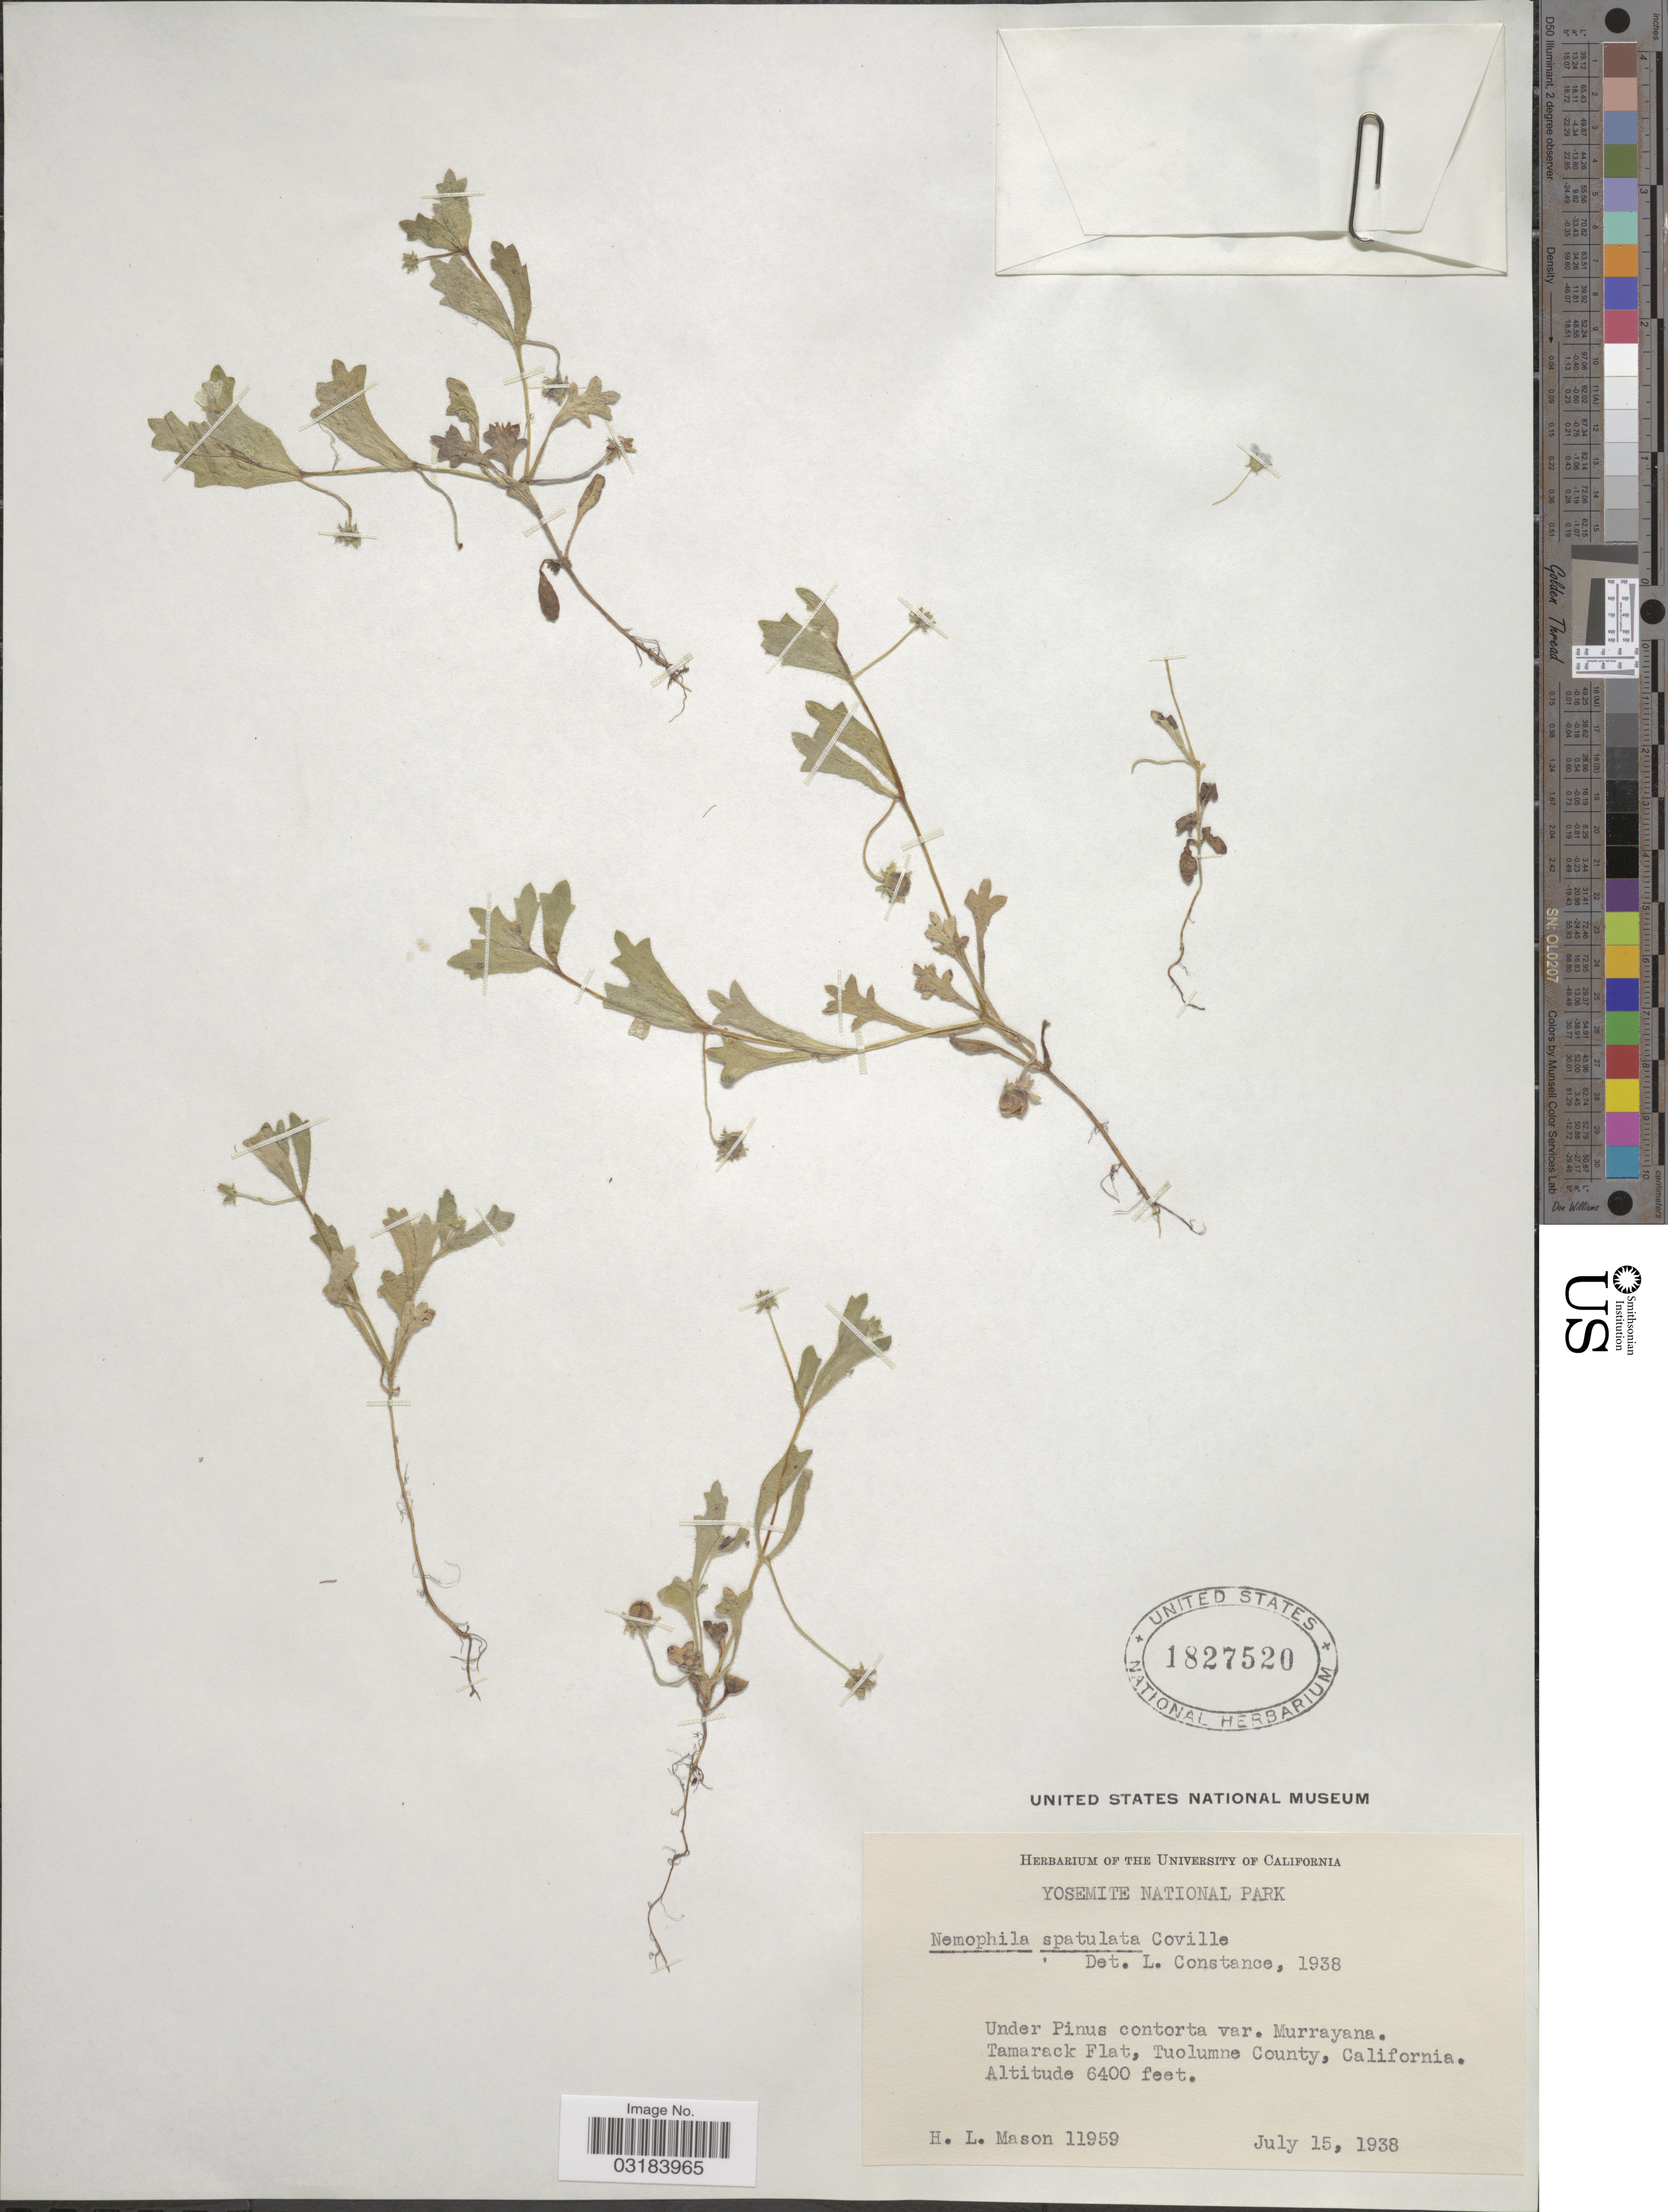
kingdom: Plantae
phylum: Tracheophyta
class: Magnoliopsida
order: Boraginales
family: Hydrophyllaceae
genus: Nemophila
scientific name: Nemophila spatulata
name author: Coville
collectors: H. L. Mason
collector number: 11959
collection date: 1938-07-15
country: United States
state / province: California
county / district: Tuolumne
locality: Yosemite National Park, Tamarack Flat, Tuolumne County.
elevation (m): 1951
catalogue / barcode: US 1827520